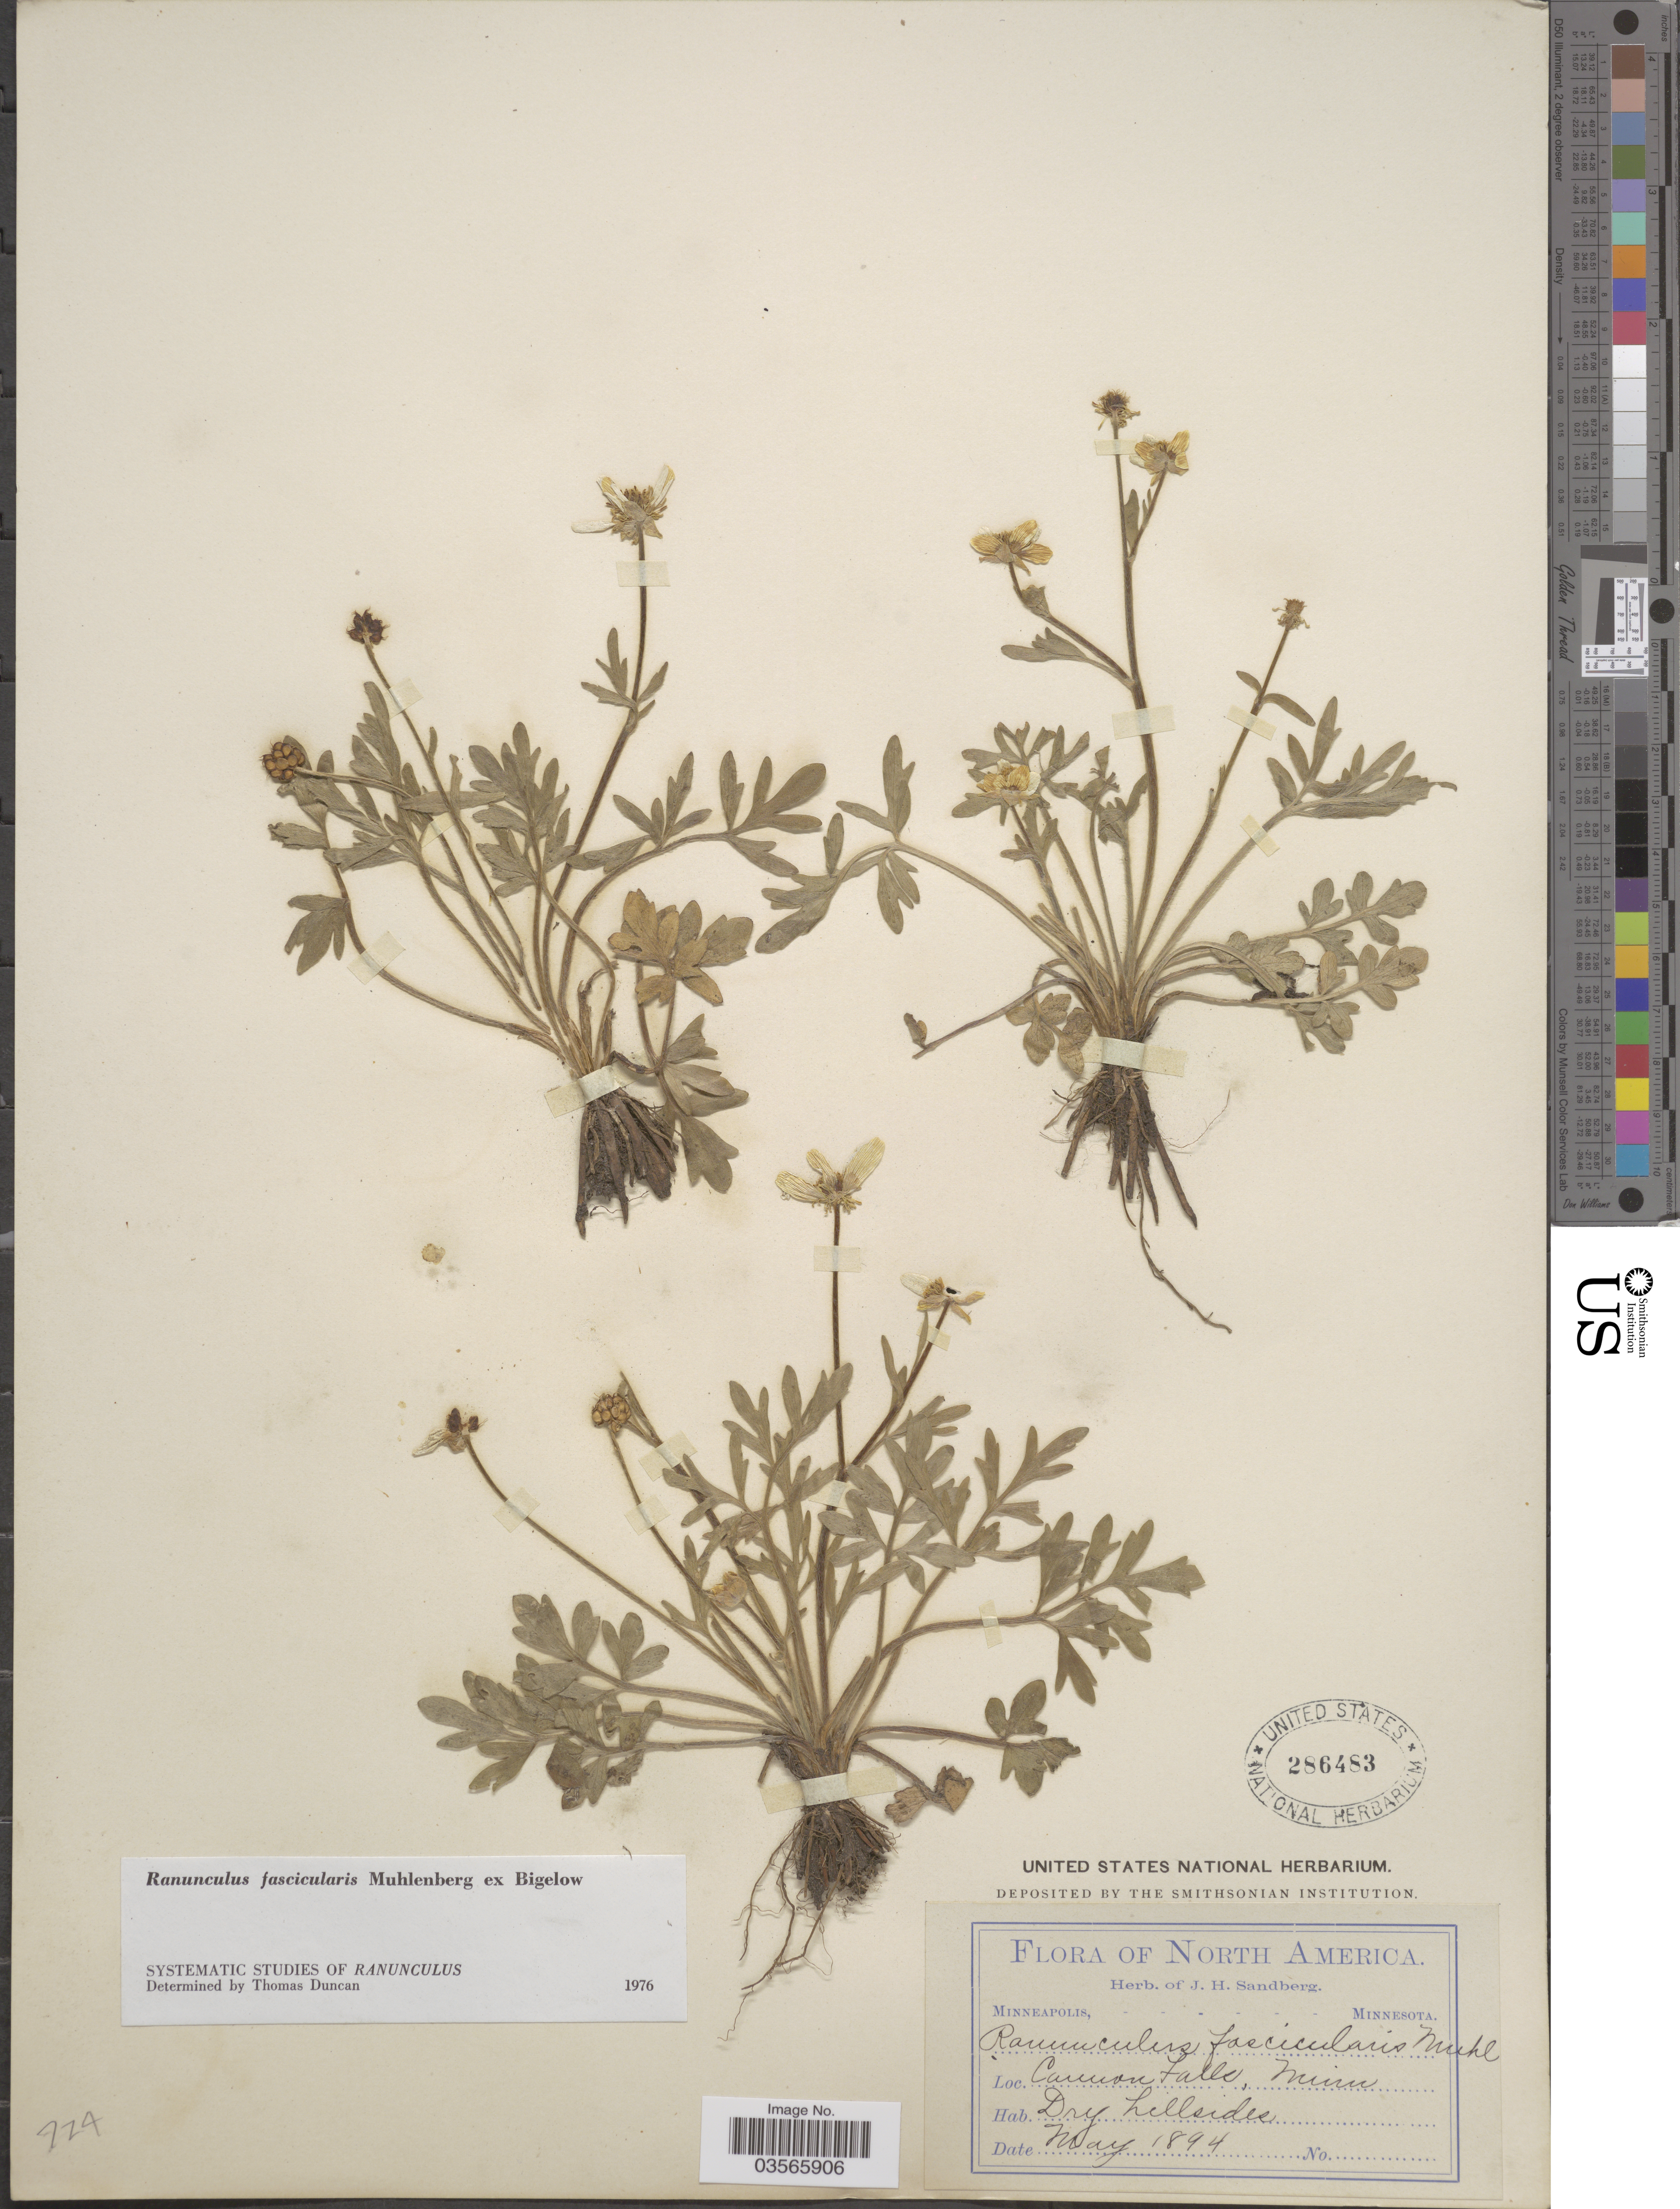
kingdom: Plantae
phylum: Tracheophyta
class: Magnoliopsida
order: Ranunculales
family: Ranunculaceae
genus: Ranunculus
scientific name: Ranunculus fascicularis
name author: Muhl. ex Bigelow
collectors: ex. herb. J. H. Sandberg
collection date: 1894-05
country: United States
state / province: Minnesota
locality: Cannon Falls.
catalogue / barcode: US 286483